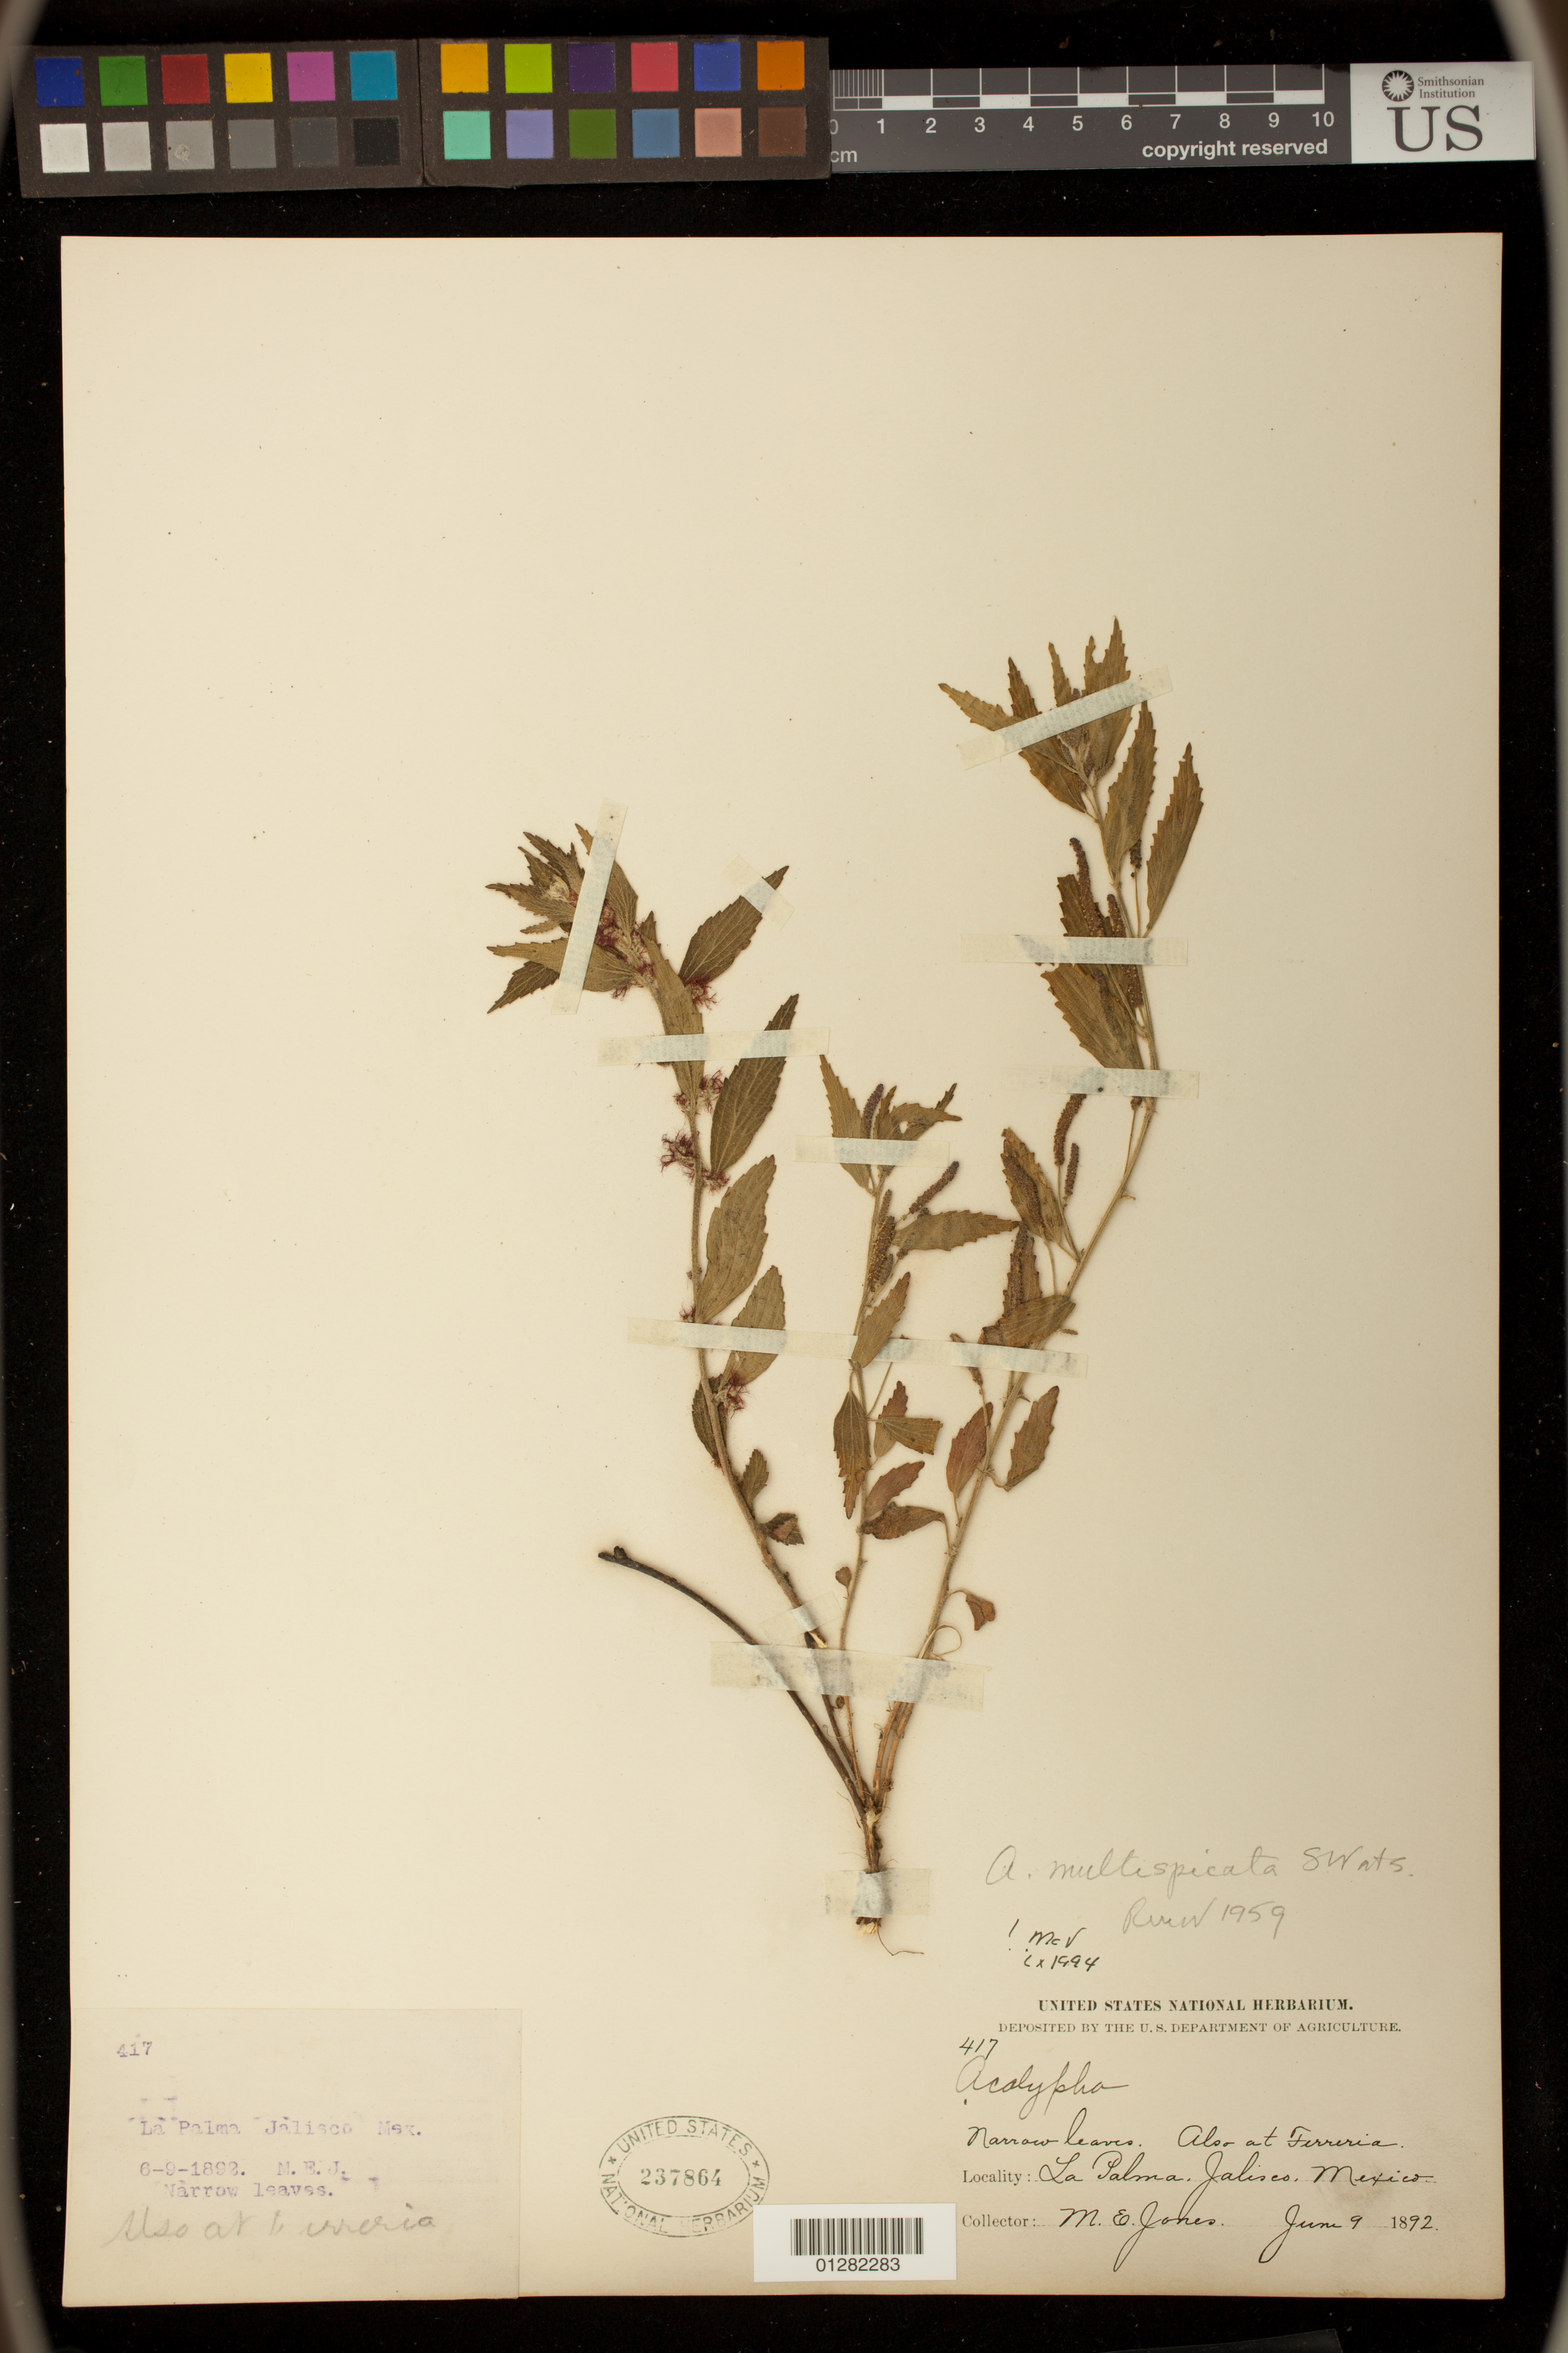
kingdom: Plantae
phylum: Tracheophyta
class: Magnoliopsida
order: Malpighiales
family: Euphorbiaceae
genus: Acalypha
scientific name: Acalypha multispicata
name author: S. Watson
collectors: M. E. Jones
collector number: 417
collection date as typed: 9 Jun 1892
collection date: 1892-06-09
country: Mexico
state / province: Jalisco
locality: La Palma.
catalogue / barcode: US 237864